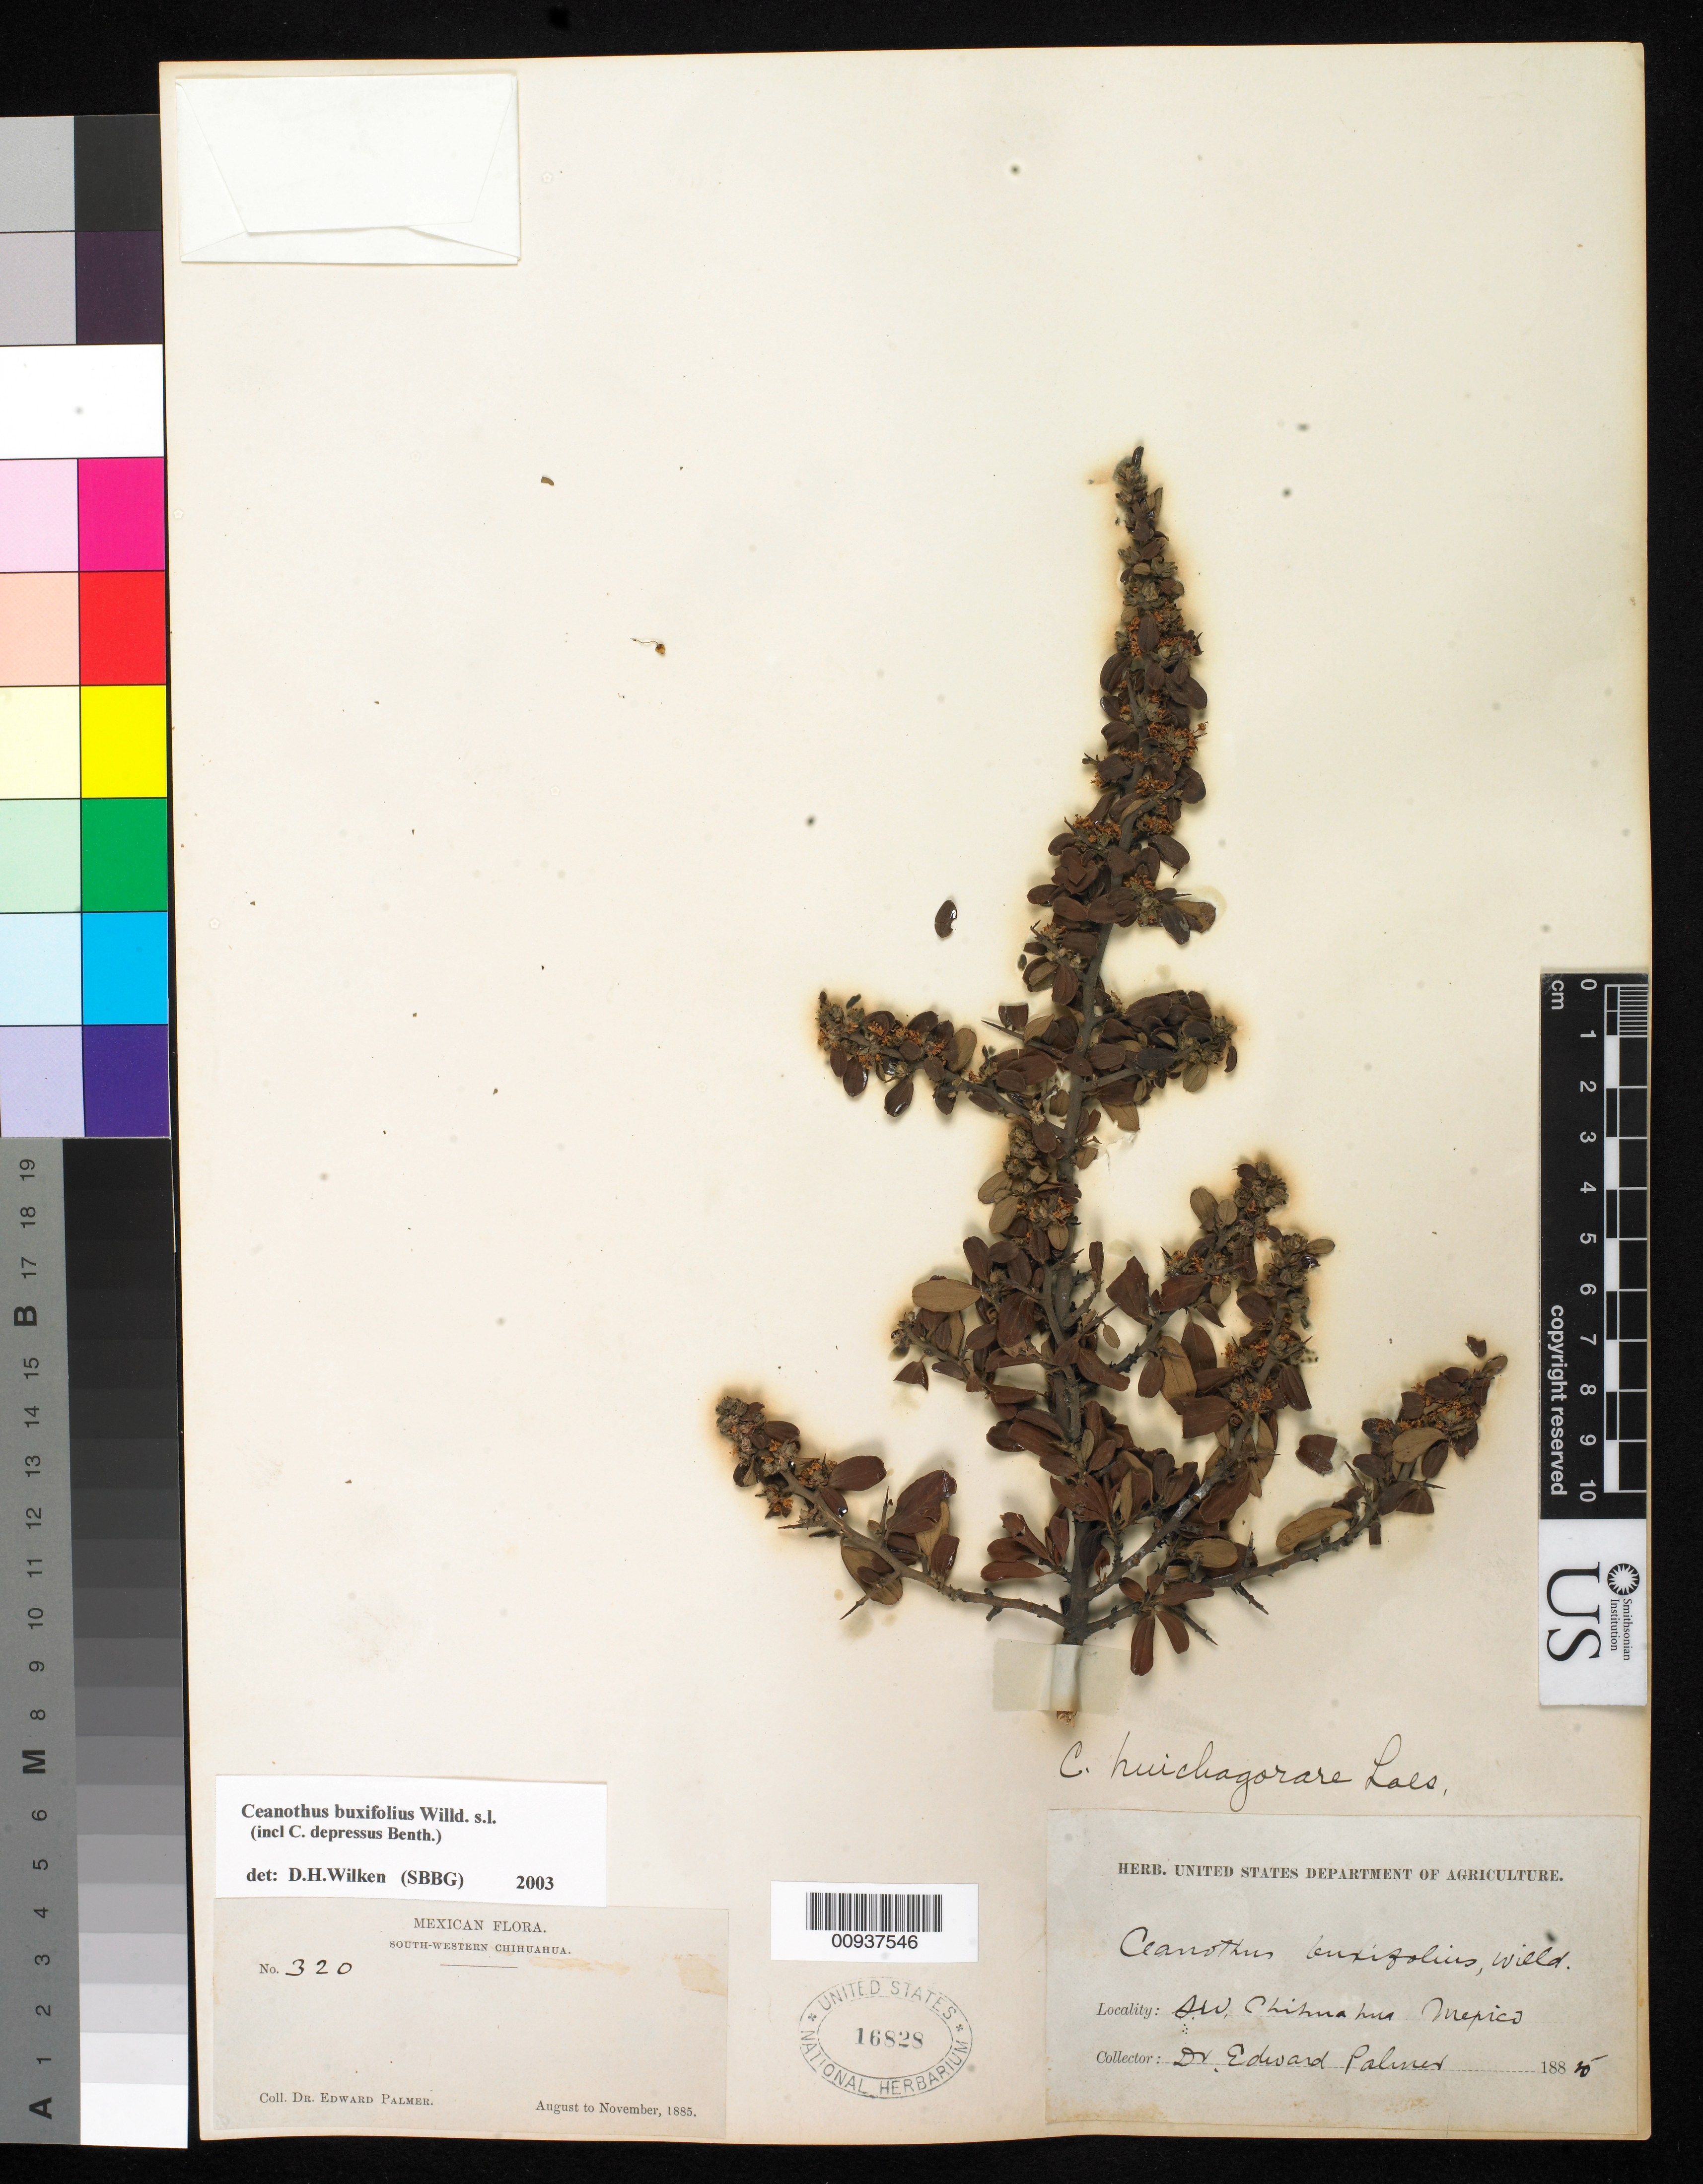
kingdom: Plantae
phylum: Tracheophyta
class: Magnoliopsida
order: Rosales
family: Rhamnaceae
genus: Ceanothus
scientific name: Ceanothus buxifolius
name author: Willd. ex Roem. & Schult.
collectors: E. Palmer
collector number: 320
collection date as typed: Aug 1885 to -- Nov 1885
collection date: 1885-08/1885-11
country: Mexico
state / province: Chihuahua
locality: South-Western Chihuahua.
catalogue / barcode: US 16828